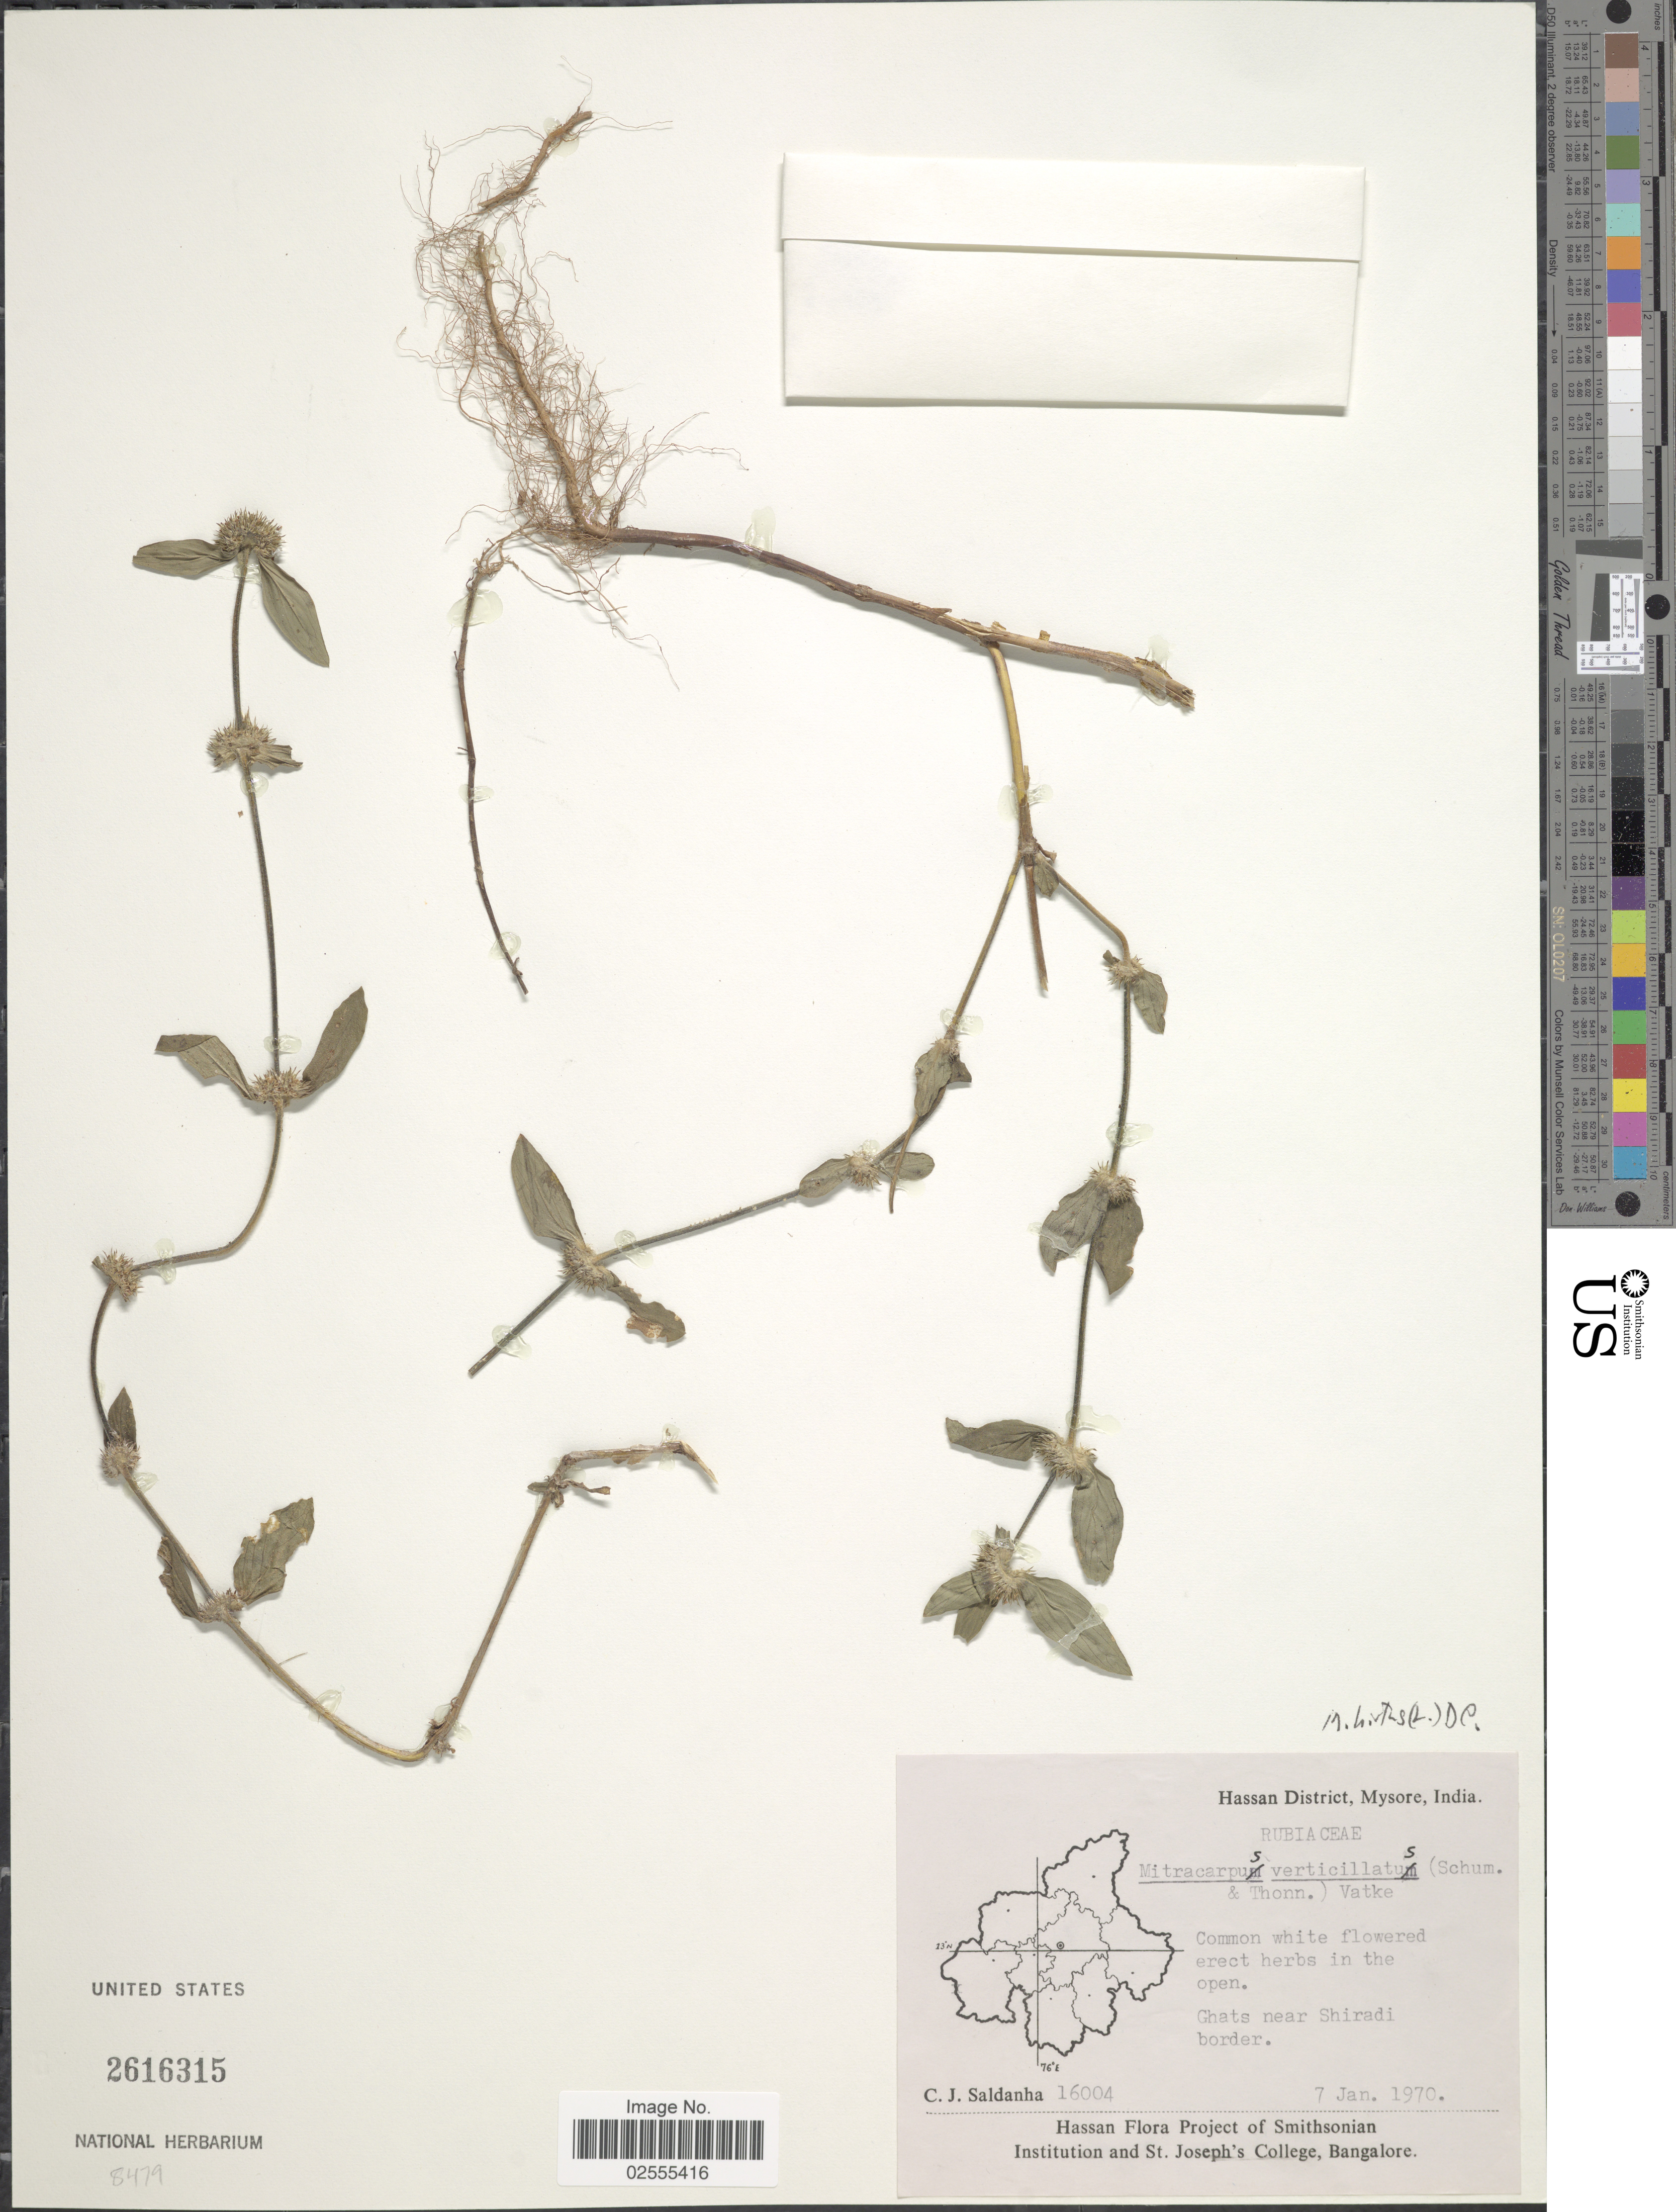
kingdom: Plantae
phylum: Tracheophyta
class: Magnoliopsida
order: Gentianales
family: Rubiaceae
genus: Mitracarpus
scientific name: Mitracarpus hirtus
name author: (L.) DC.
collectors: C. J. Saldanha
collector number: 16004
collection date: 1970-01-07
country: India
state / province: Karnataka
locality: Hassan District, Mysore. Ghats near Shiradi border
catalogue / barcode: US 2616315